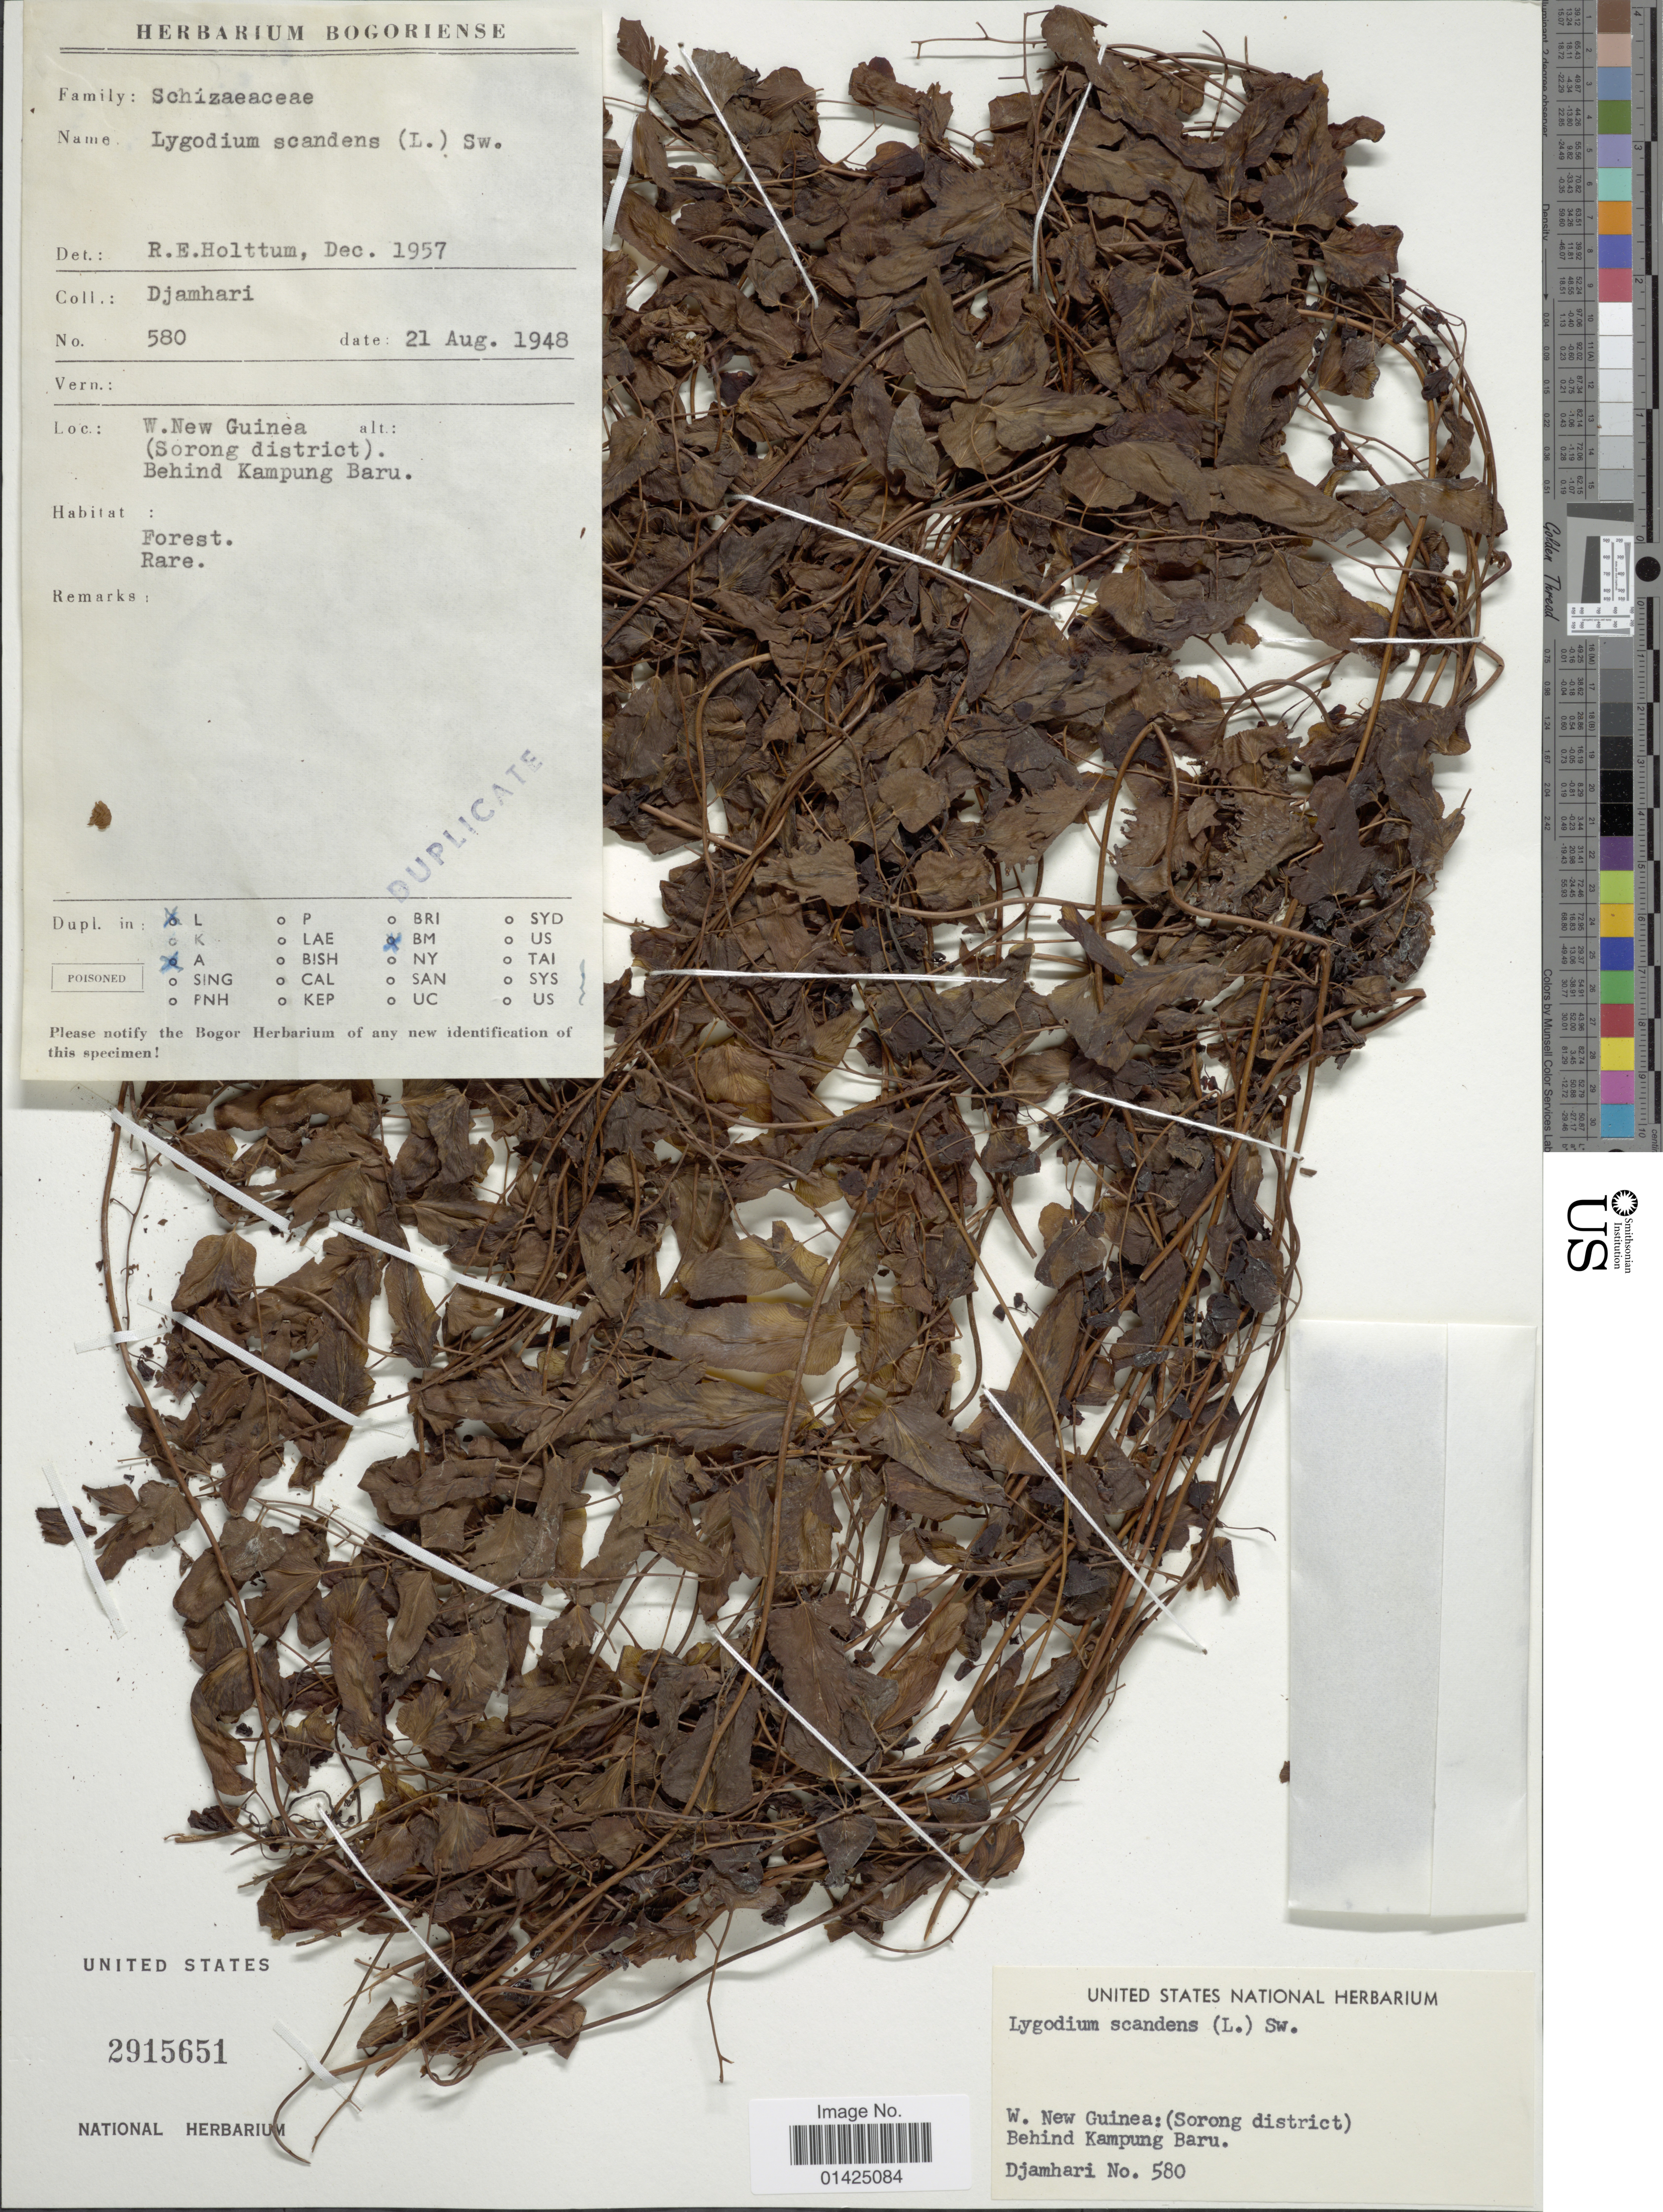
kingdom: Plantae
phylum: Tracheophyta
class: Polypodiopsida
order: Schizaeales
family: Lygodiaceae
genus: Lygodium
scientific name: Lygodium microphyllum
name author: (Cav.) R. Br.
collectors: Djamhari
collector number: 580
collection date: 1948-08-21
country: Papua New Guinea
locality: W. New Guinea (Sorong District) , Behind Kampunf Baru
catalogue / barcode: US 2915651